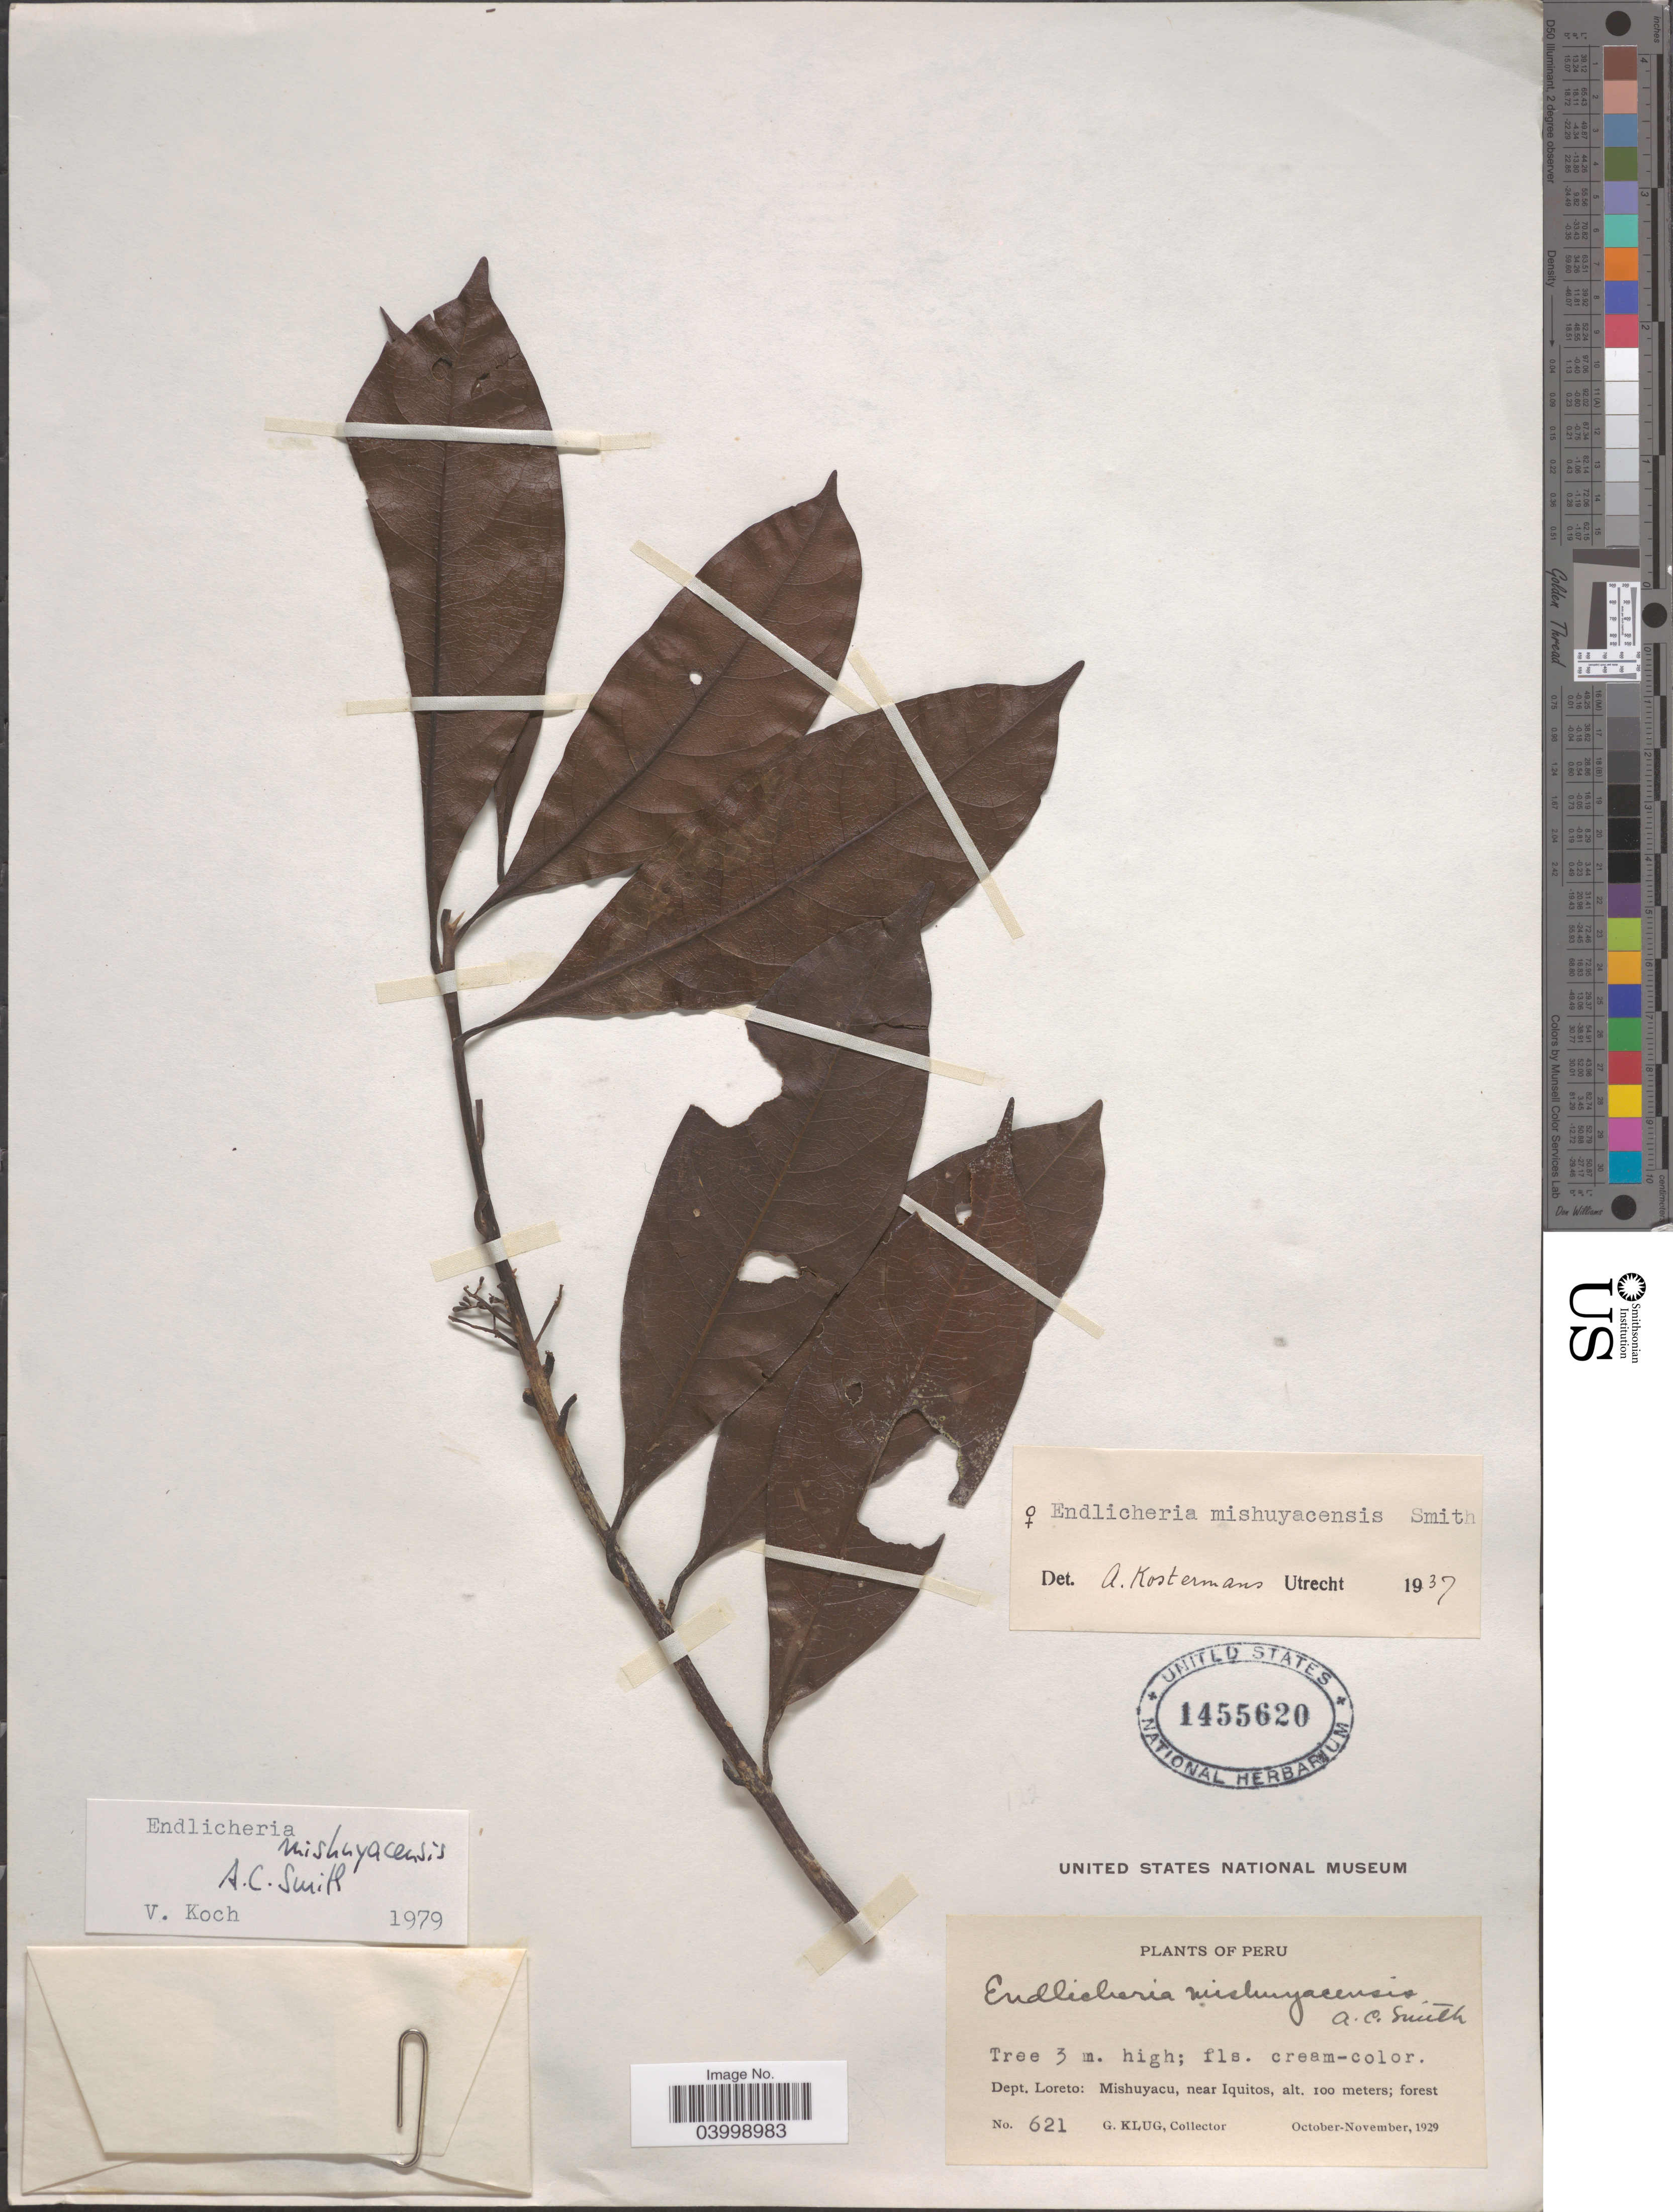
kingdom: Plantae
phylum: Tracheophyta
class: Magnoliopsida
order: Laurales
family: Lauraceae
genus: Endlicheria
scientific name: Endlicheria mishuyacensis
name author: A.C. Sm.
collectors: G. Klug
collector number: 621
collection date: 1929-10/1929-11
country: Peru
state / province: Loreto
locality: Dept. Loreto: Mishuyacu, near Iquitos.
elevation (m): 100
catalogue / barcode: US 1455620